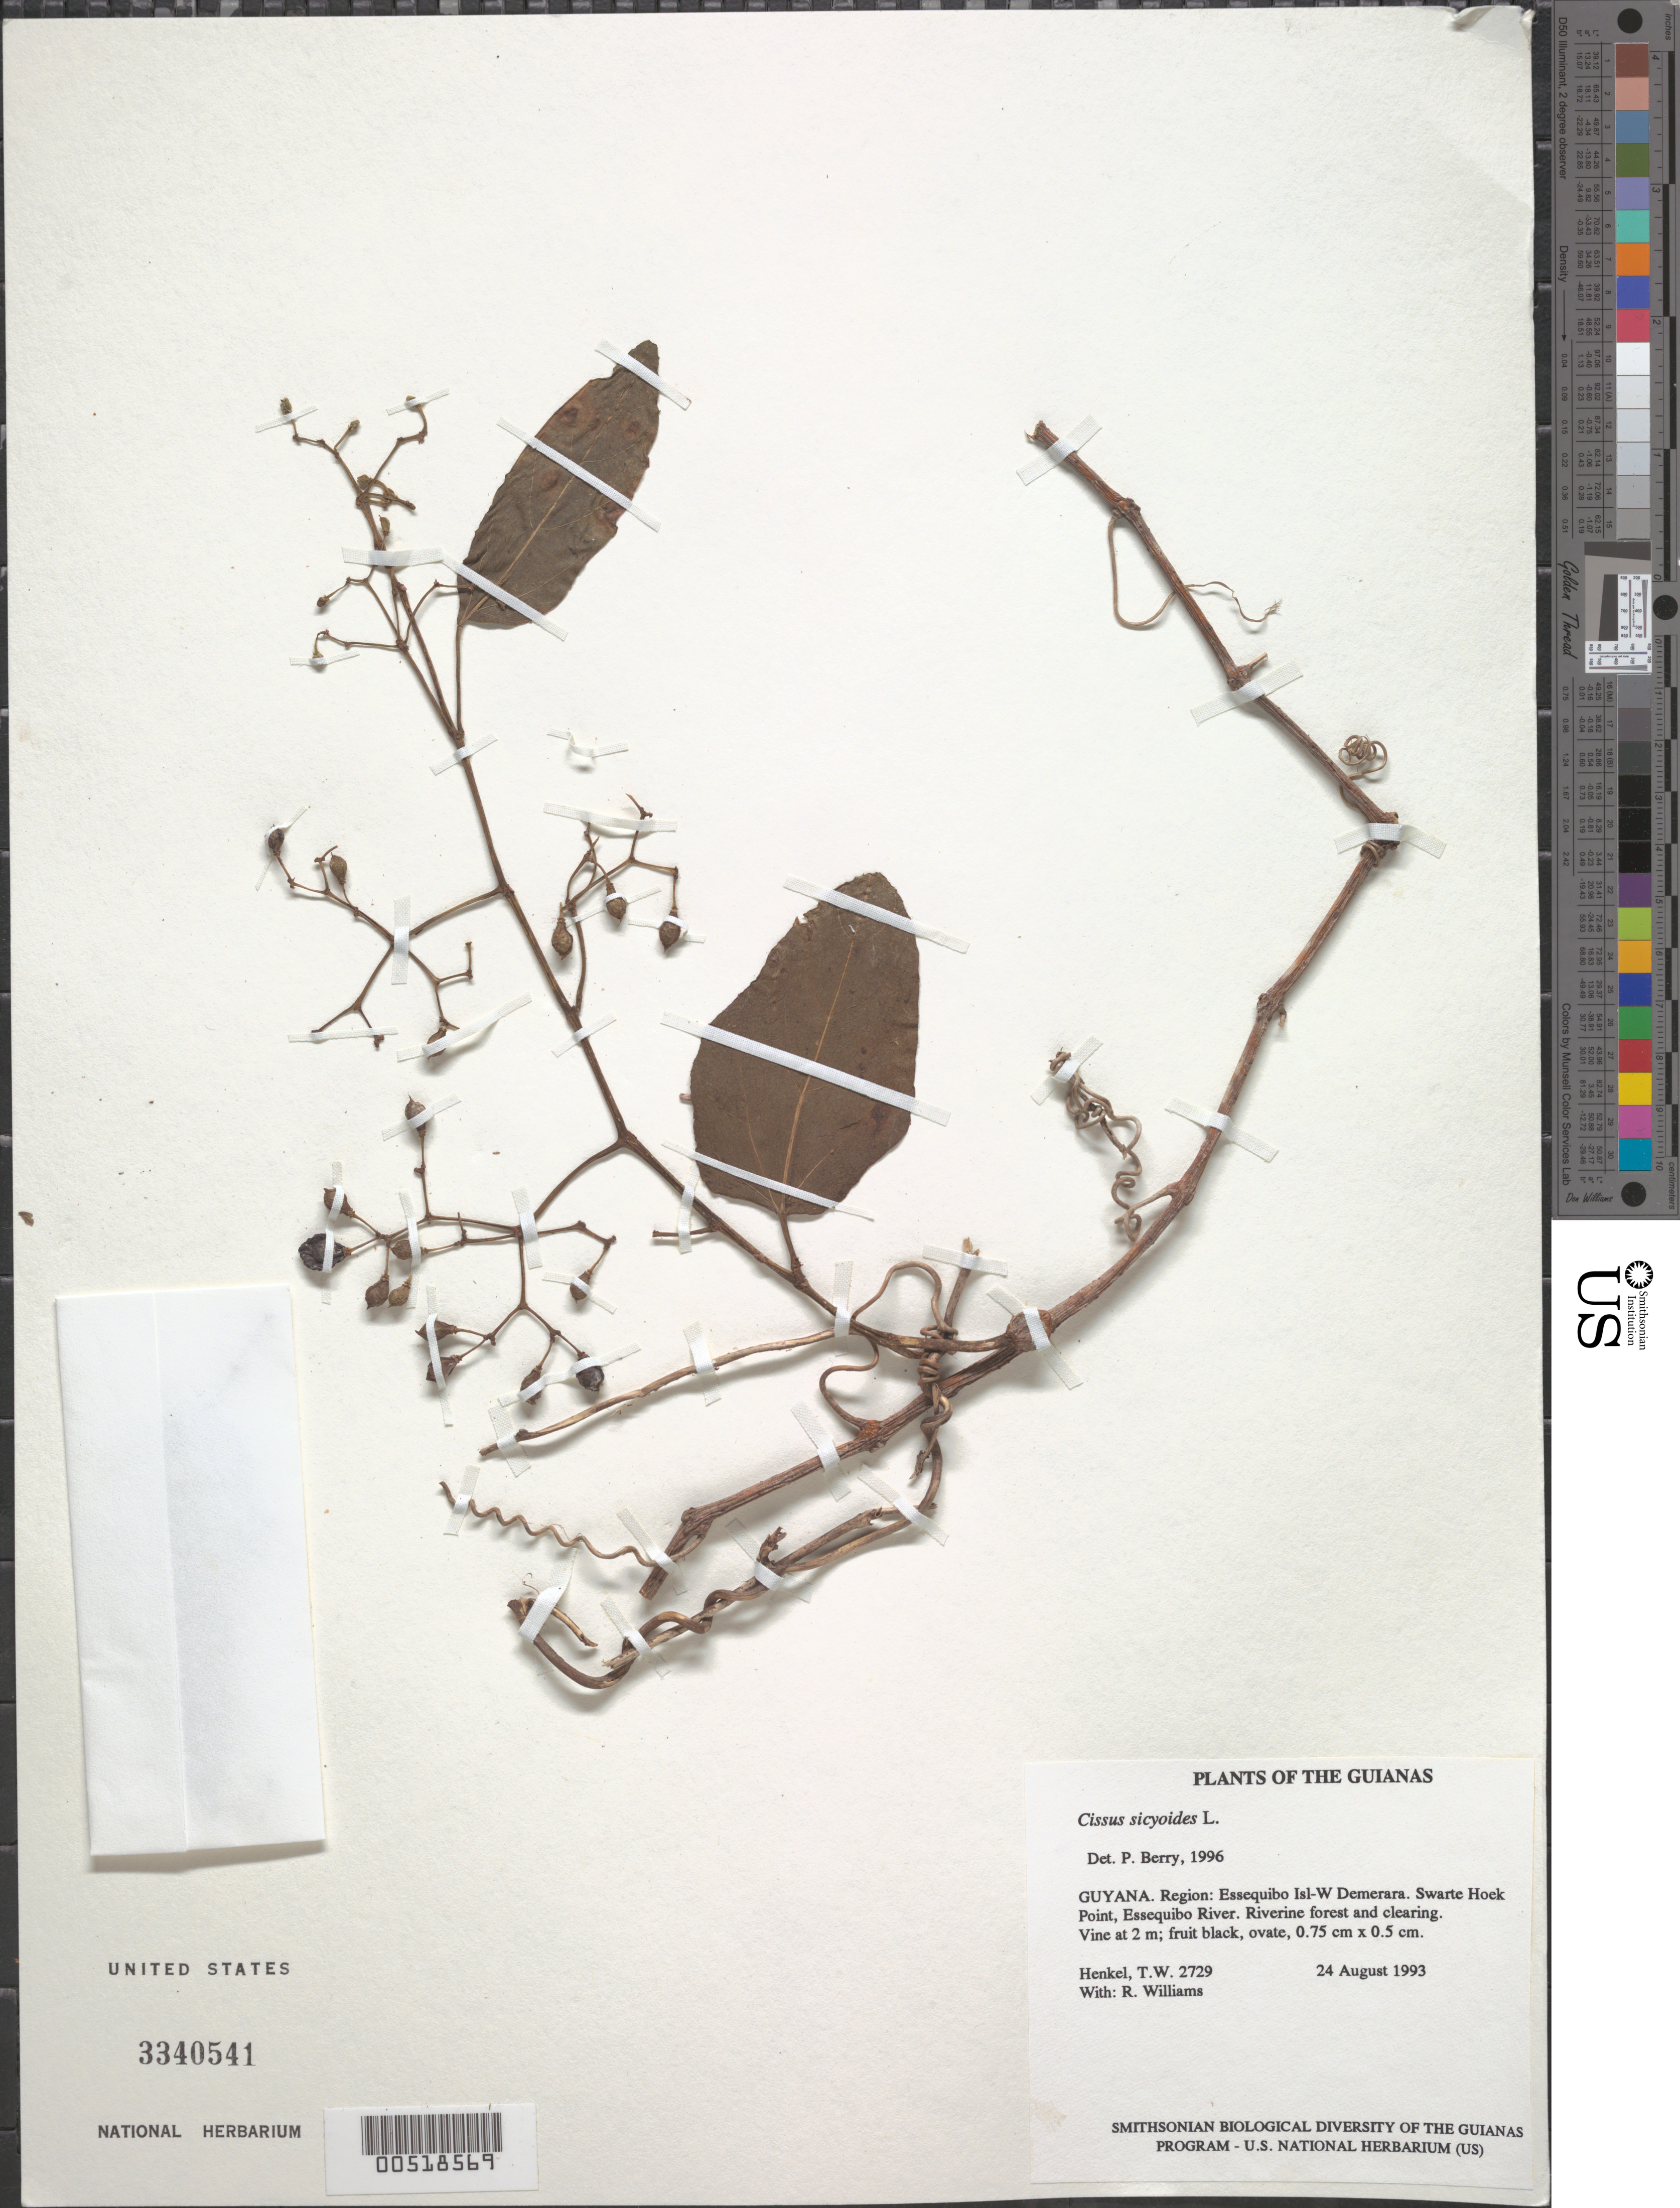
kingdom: Plantae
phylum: Tracheophyta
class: Magnoliopsida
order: Vitales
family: Vitaceae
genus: Cissus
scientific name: Cissus sicyoides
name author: L.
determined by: Berry, P. E., (WIS), University of Wisconsin - Madison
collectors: T. Henkel & R. Williams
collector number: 2729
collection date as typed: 24 August 1993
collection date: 1993-08-24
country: Guyana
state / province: Essequibo Isl-W. Demerara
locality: Swarte Hoek Point, Essequibo River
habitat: Riverine forest and clearing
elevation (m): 8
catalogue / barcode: US 3340541